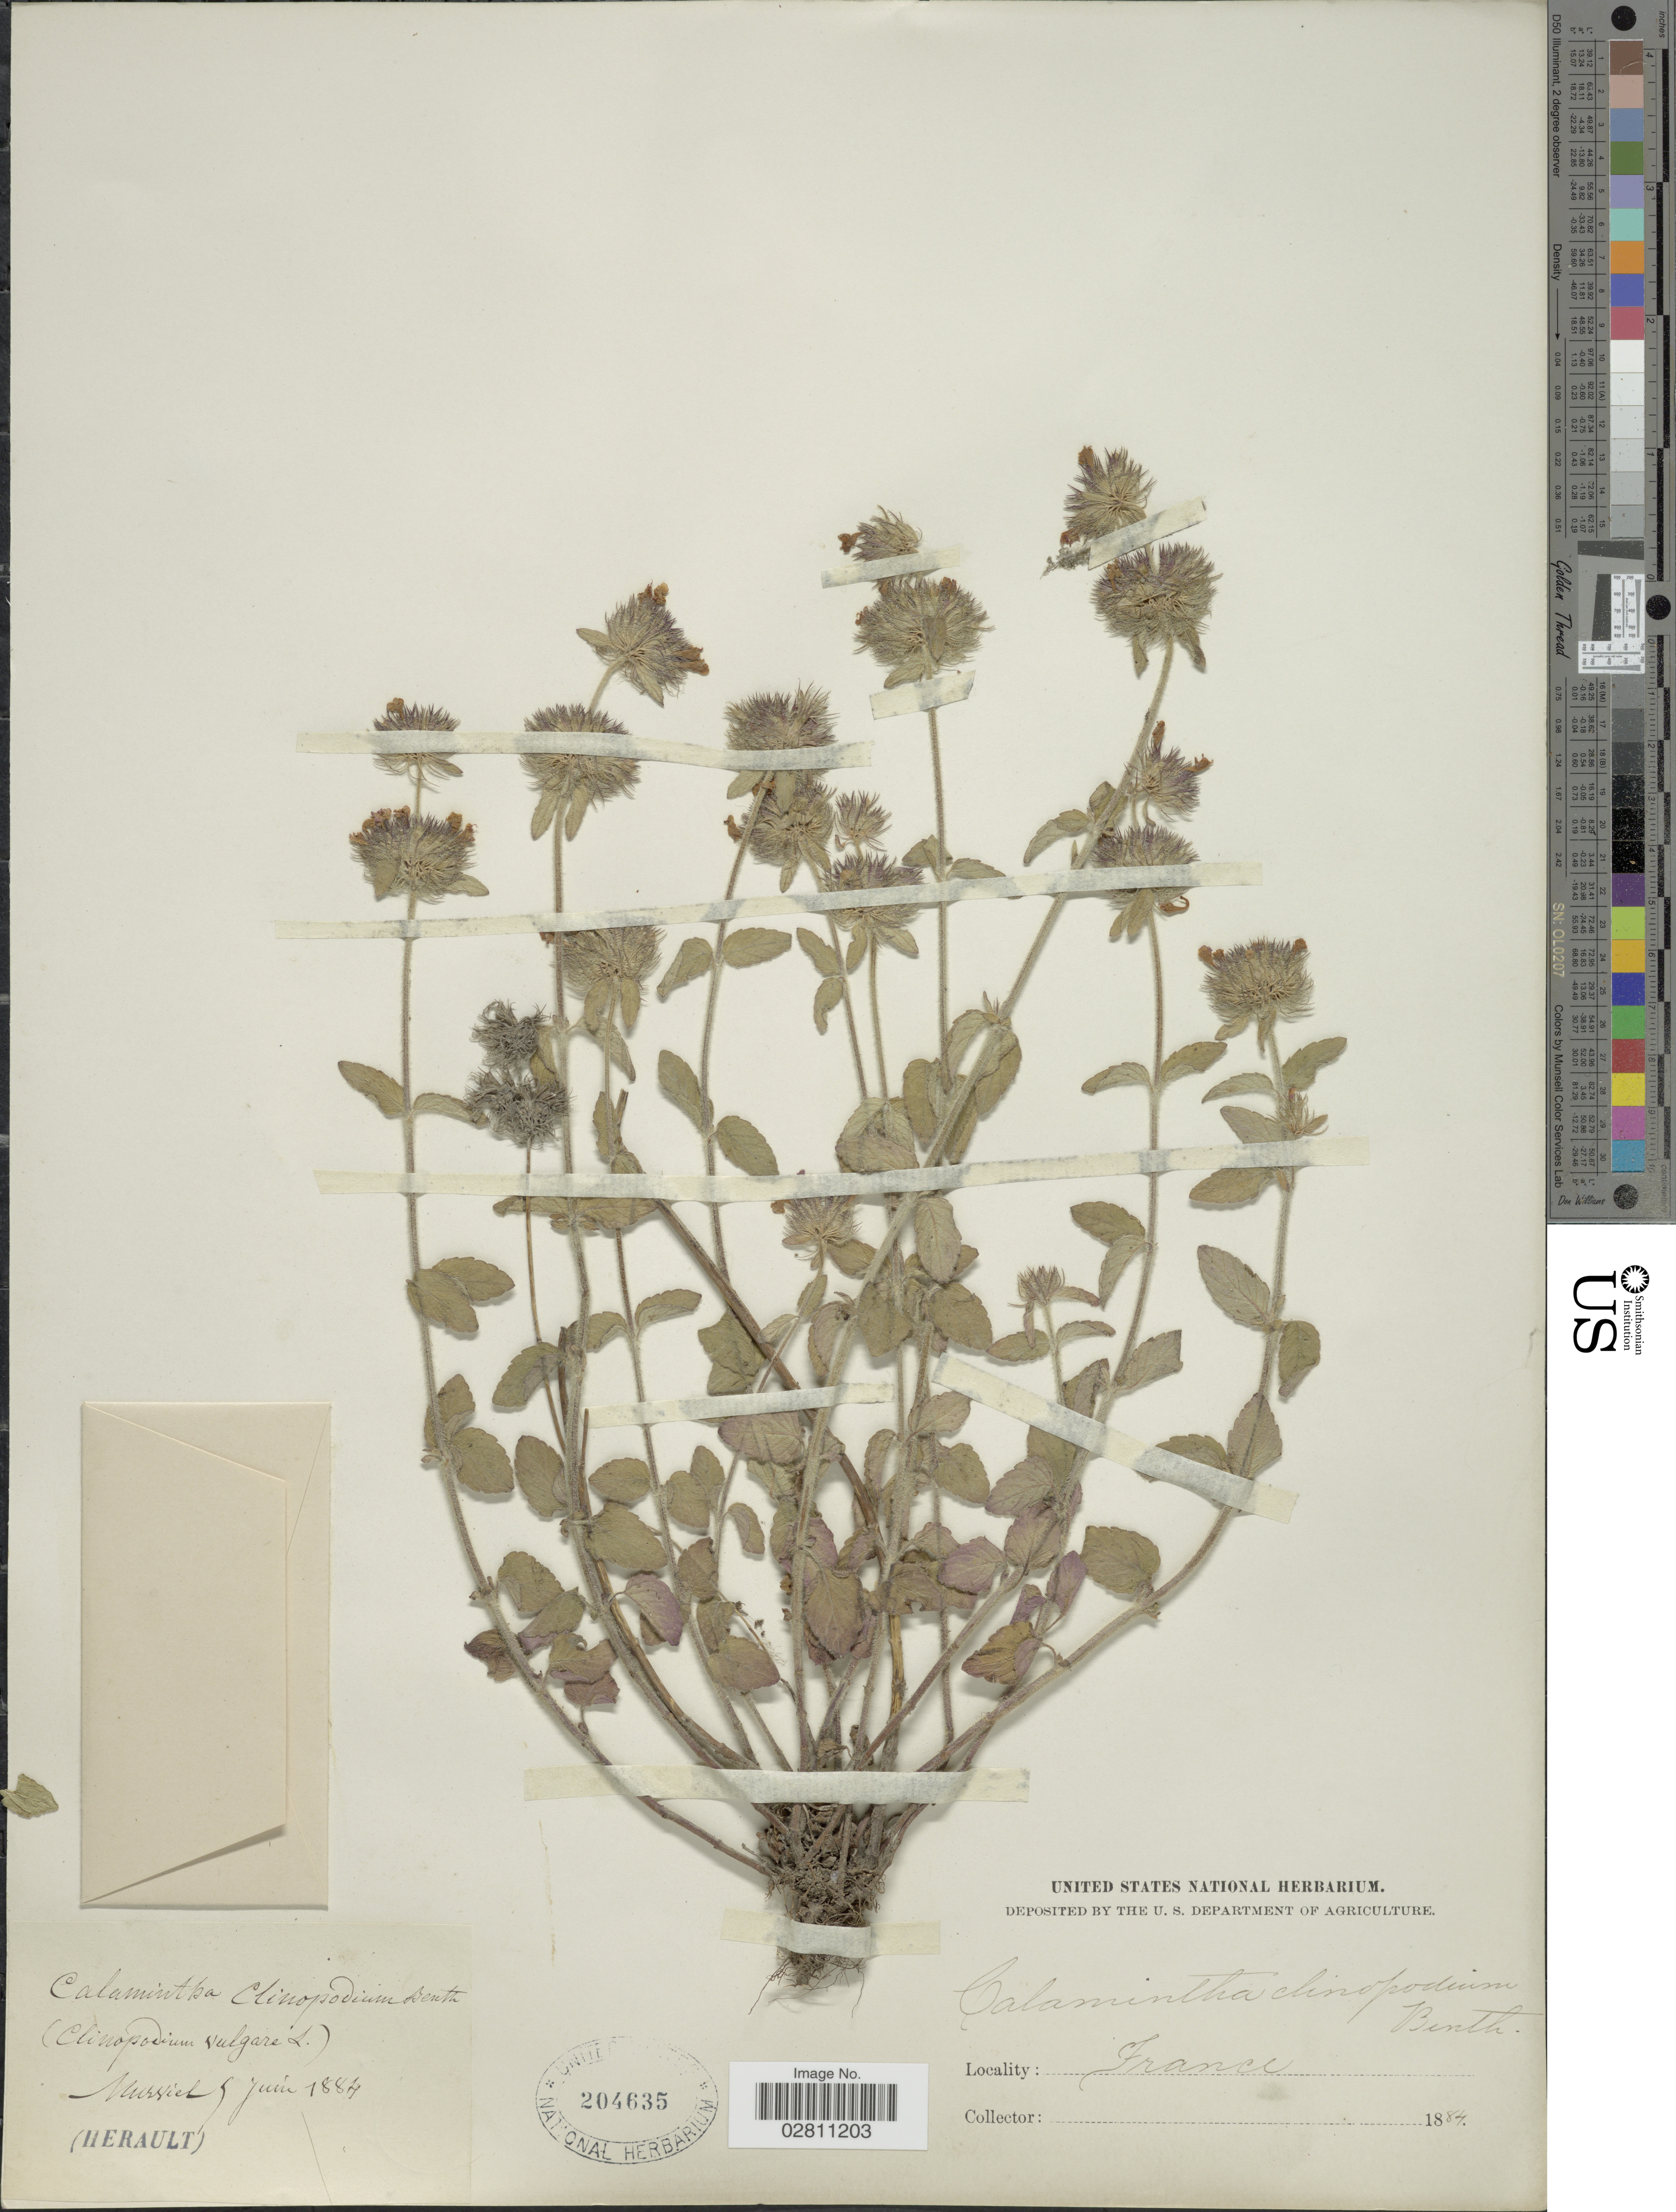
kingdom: Plantae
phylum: Tracheophyta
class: Magnoliopsida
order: Lamiales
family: Lamiaceae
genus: Clinopodium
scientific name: Clinopodium vulgare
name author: L.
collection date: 1884-06-05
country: France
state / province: Occitanie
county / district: Hérault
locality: Murviel.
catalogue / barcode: US 204635